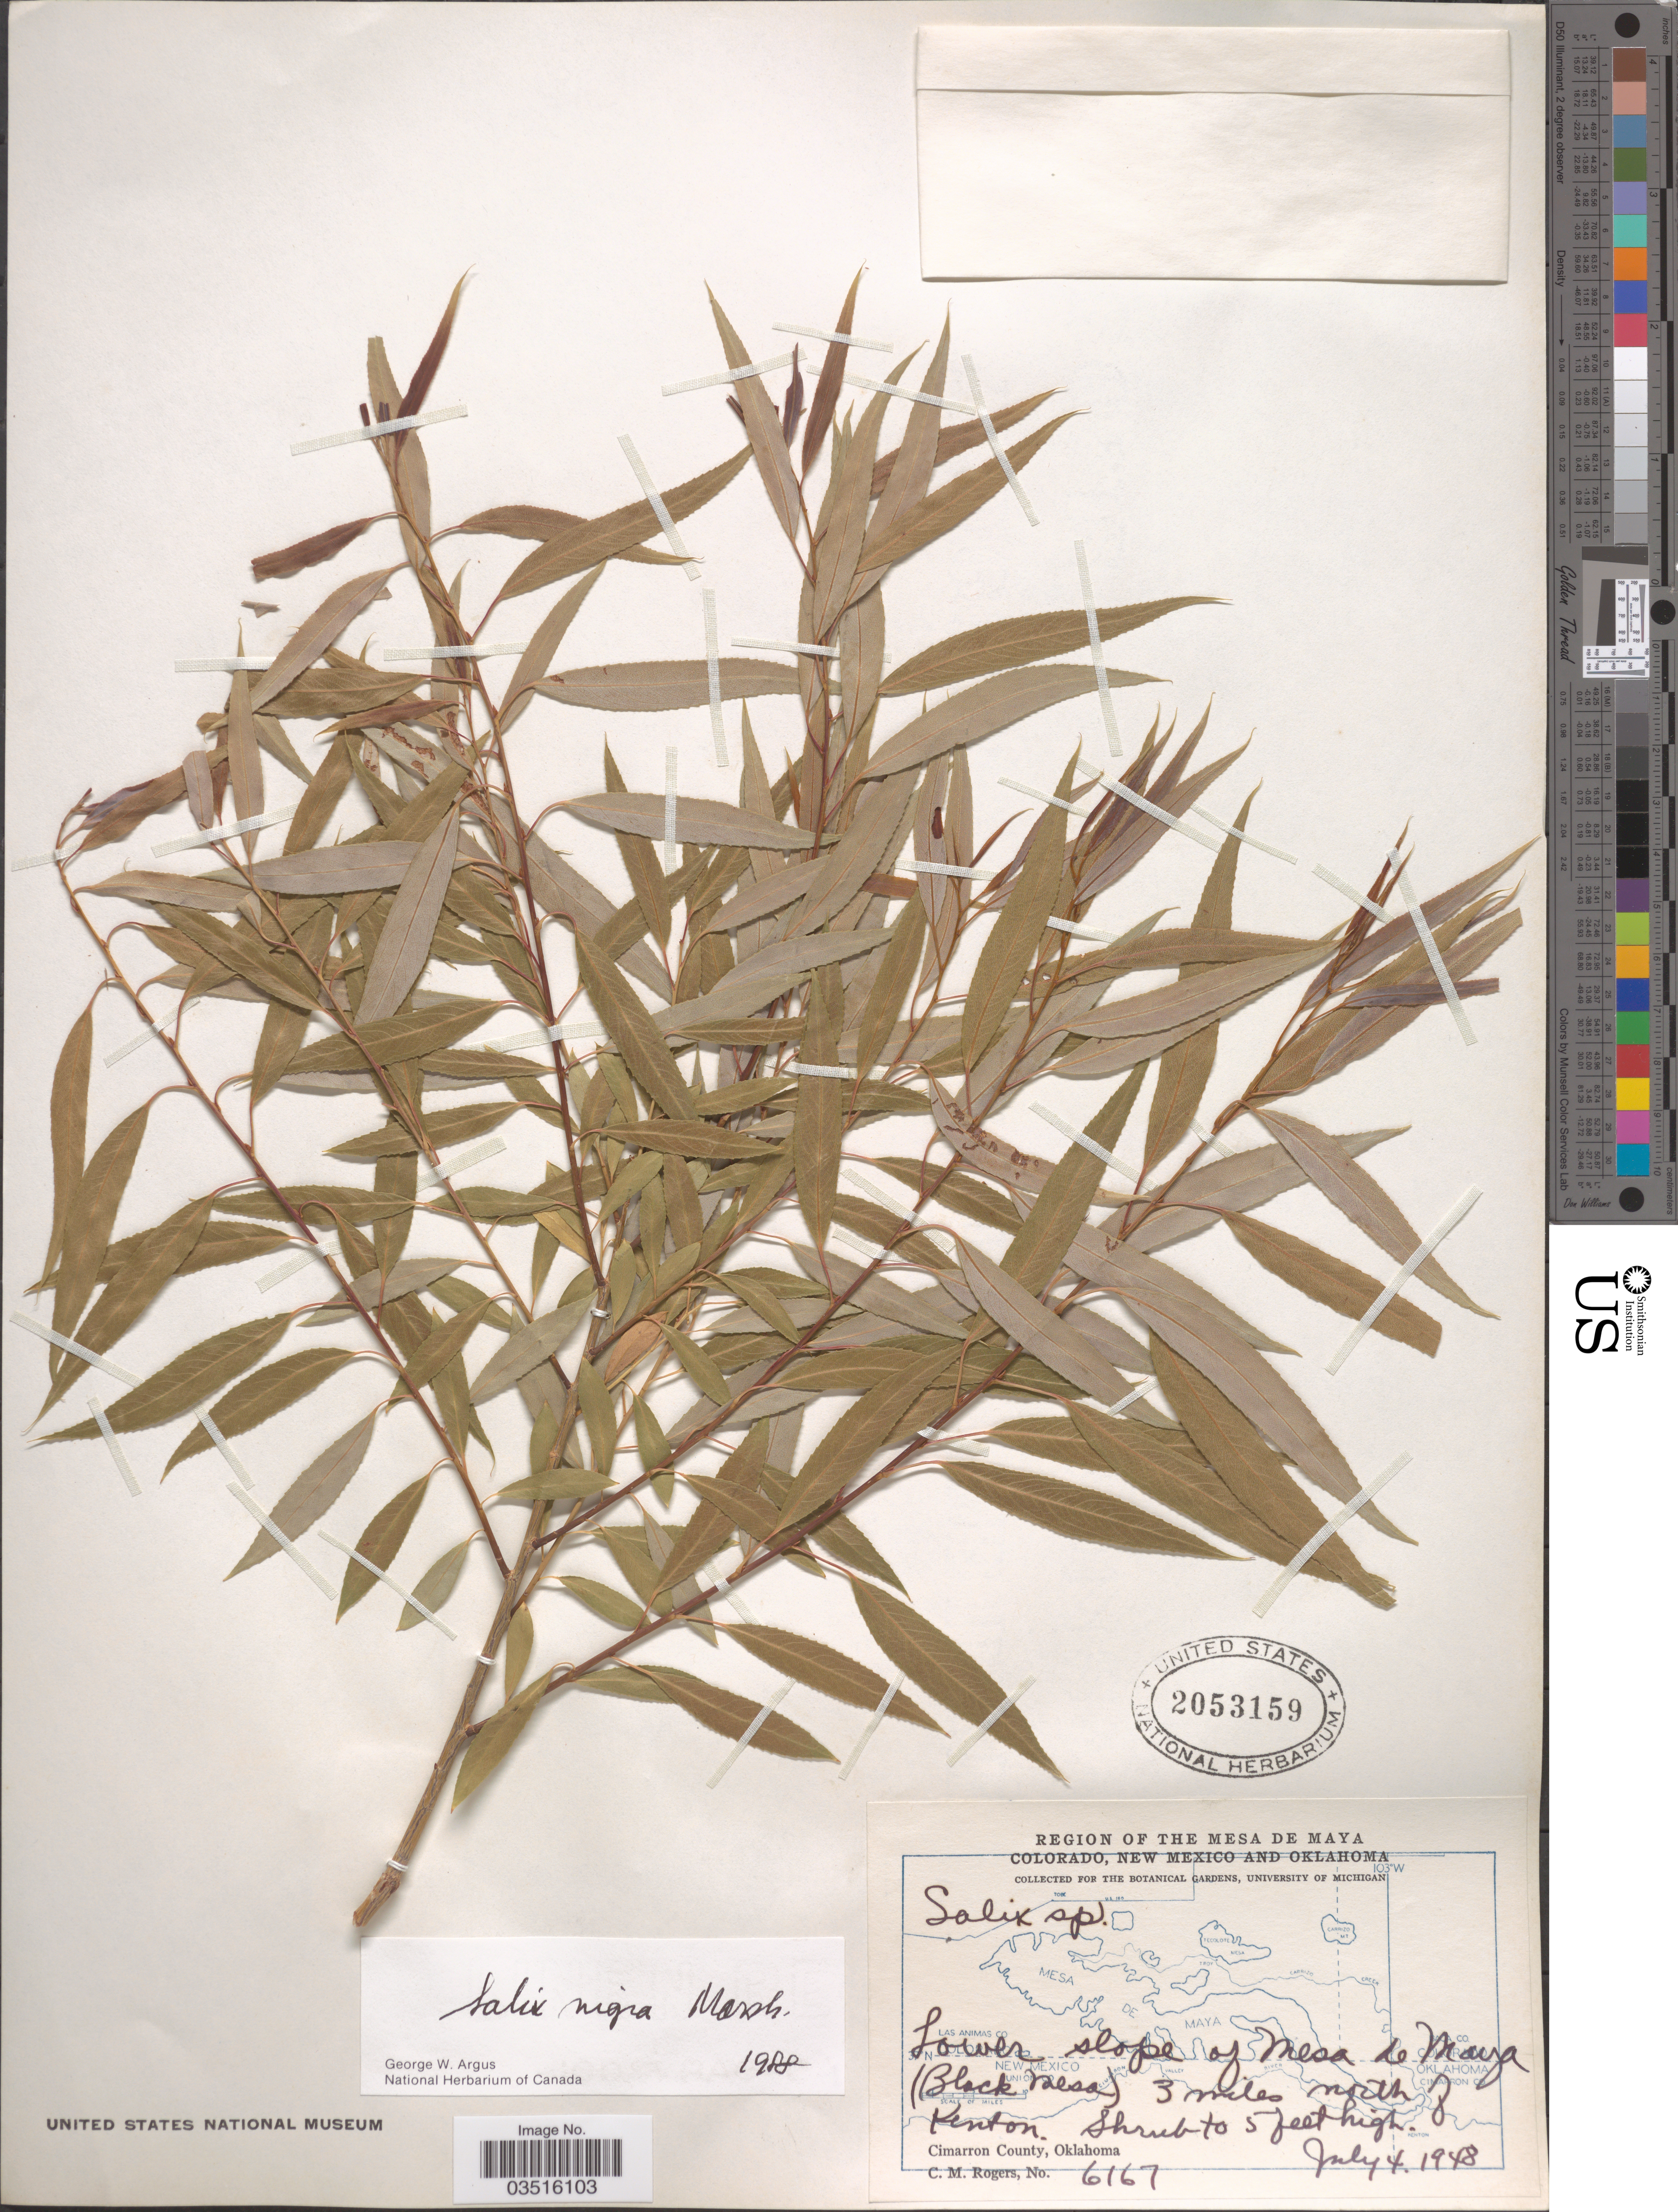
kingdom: Plantae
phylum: Tracheophyta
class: Magnoliopsida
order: Malpighiales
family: Salicaceae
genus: Salix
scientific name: Salix nigra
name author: Marshall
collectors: C. M. Rogers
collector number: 6167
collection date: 1948-07-04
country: United States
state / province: Oklahoma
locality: Region of the Mesa de Maya. Lower slope of Mesa de Maya (Black Mesa) 3 miles north of Kenton. Cimarron County.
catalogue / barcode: US 2053159